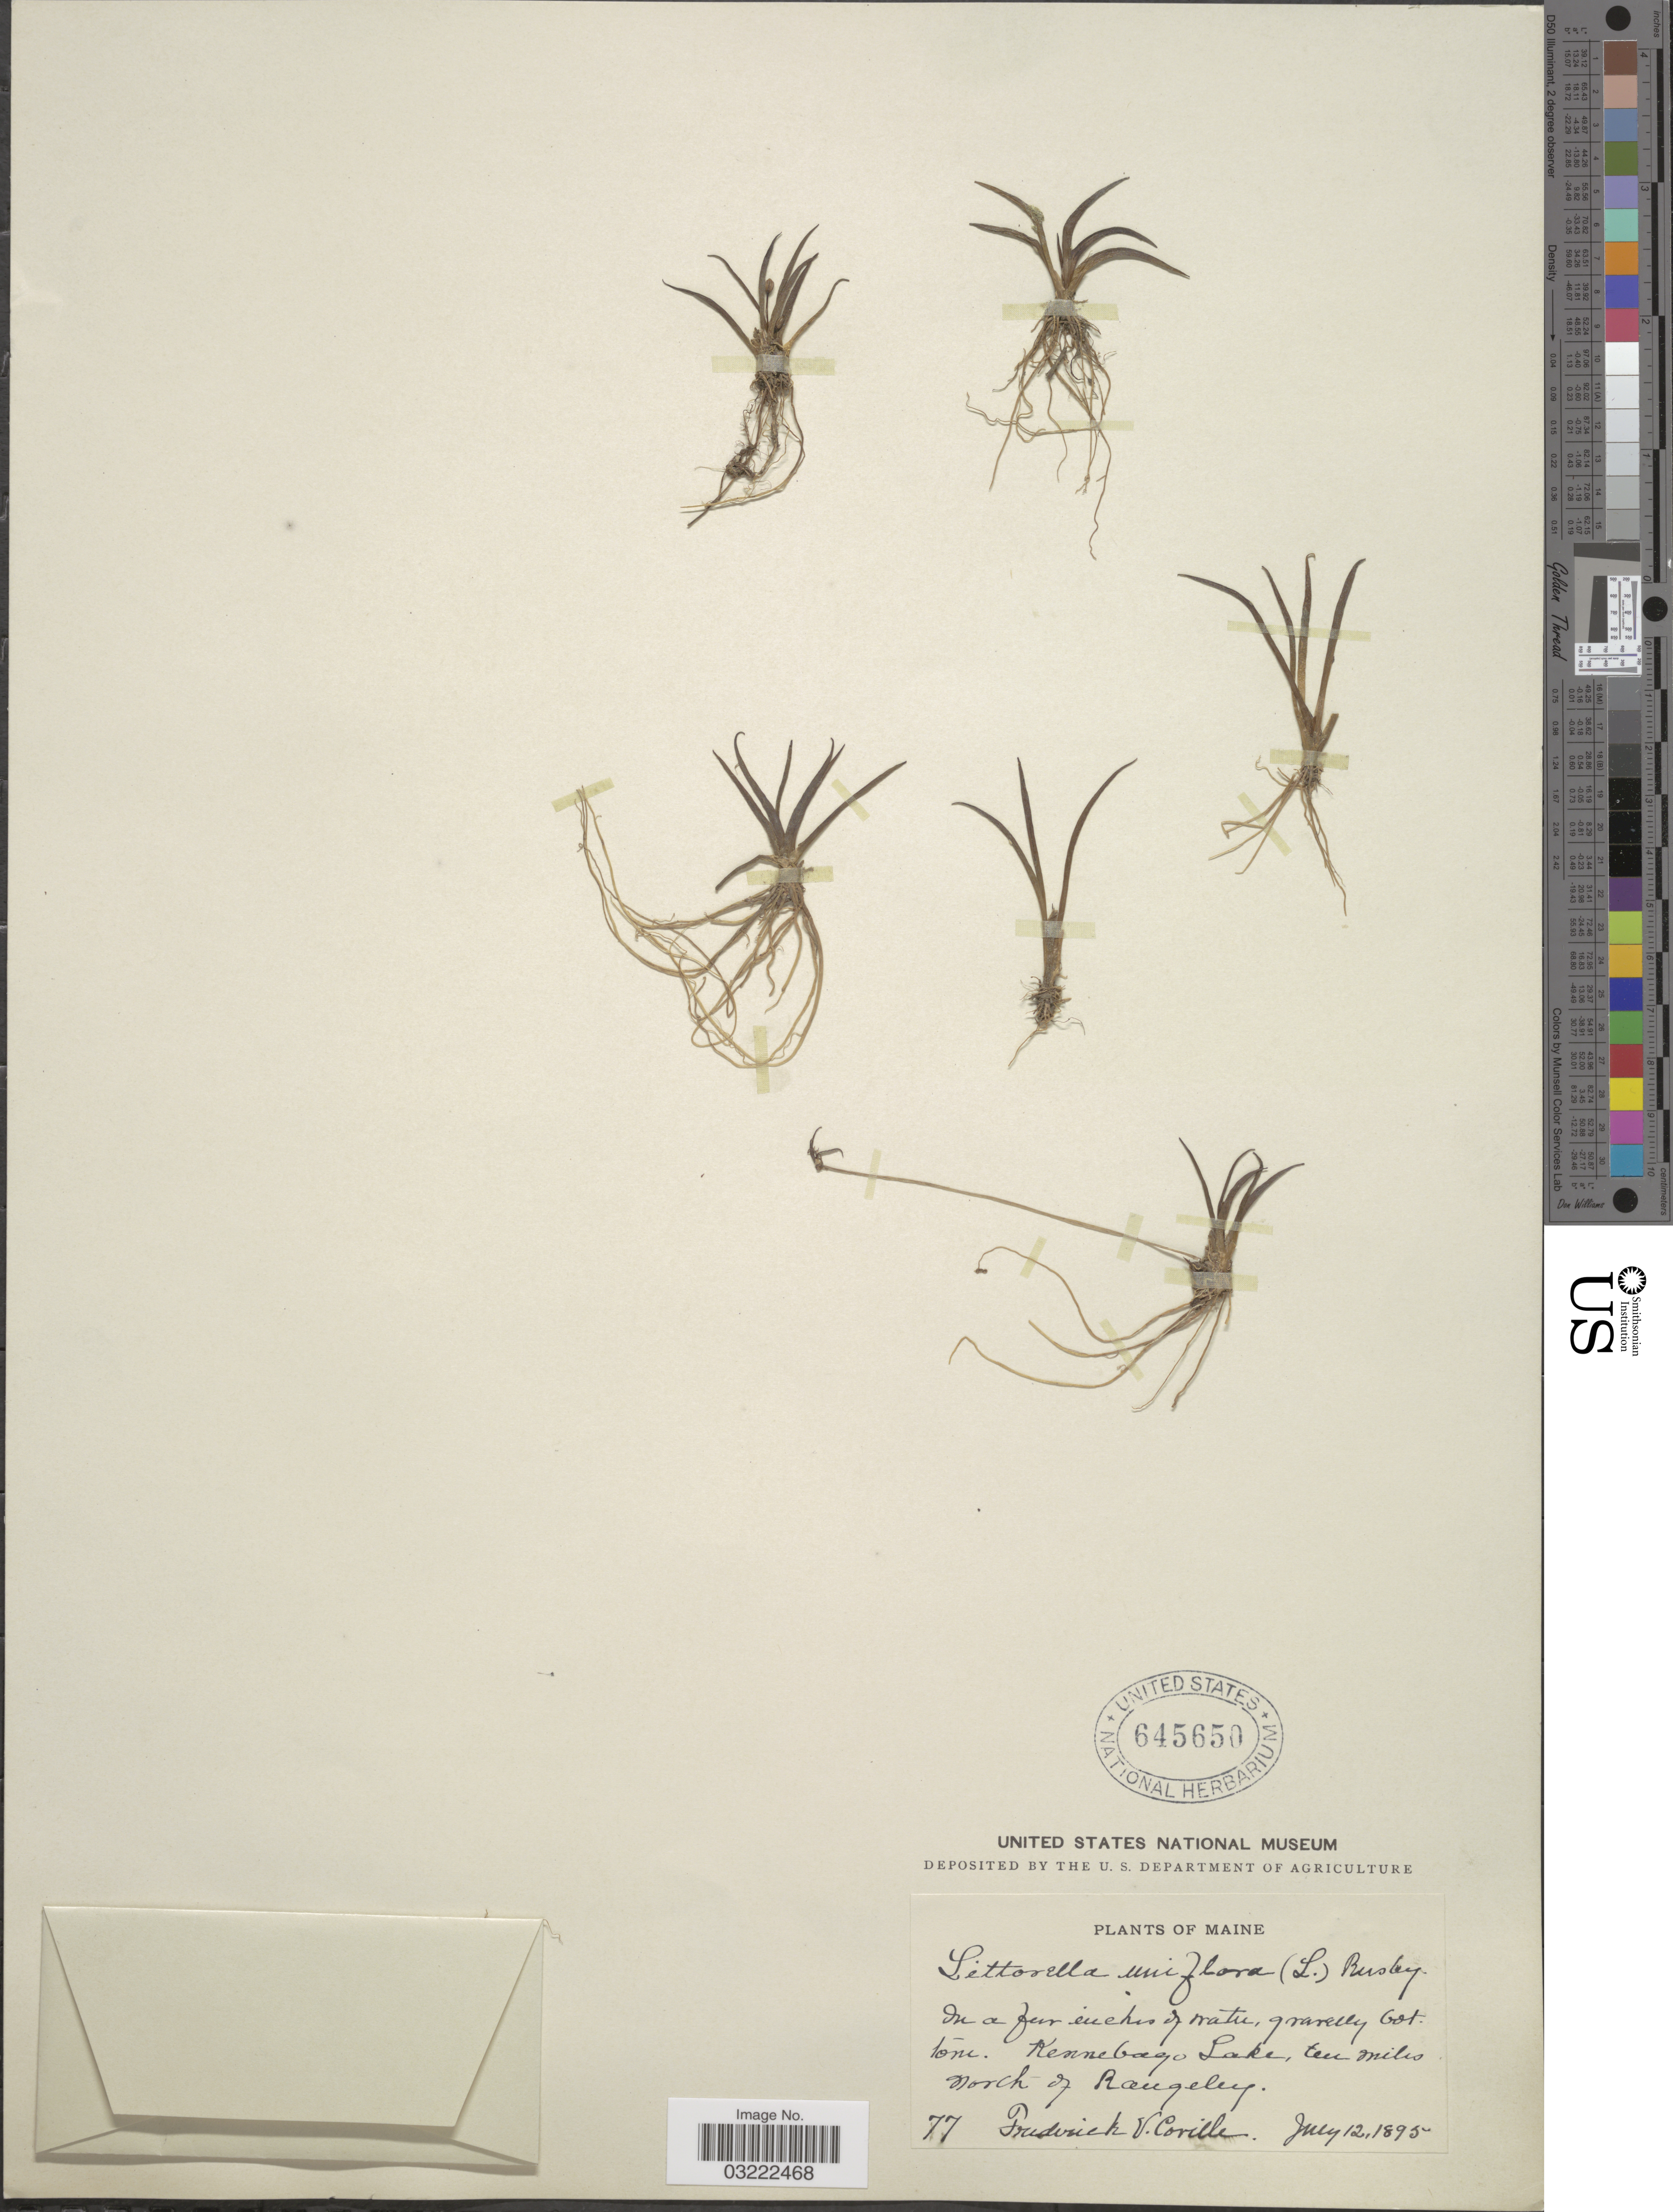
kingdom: Plantae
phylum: Tracheophyta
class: Magnoliopsida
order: Lamiales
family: Plantaginaceae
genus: Littorella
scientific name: Littorella uniflora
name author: (L.) Asch.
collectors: F. V. Coville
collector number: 77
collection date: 1895-07-12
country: United States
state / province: Maine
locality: Kennebago Lake, ten miles north of Rangeley.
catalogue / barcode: US 645650